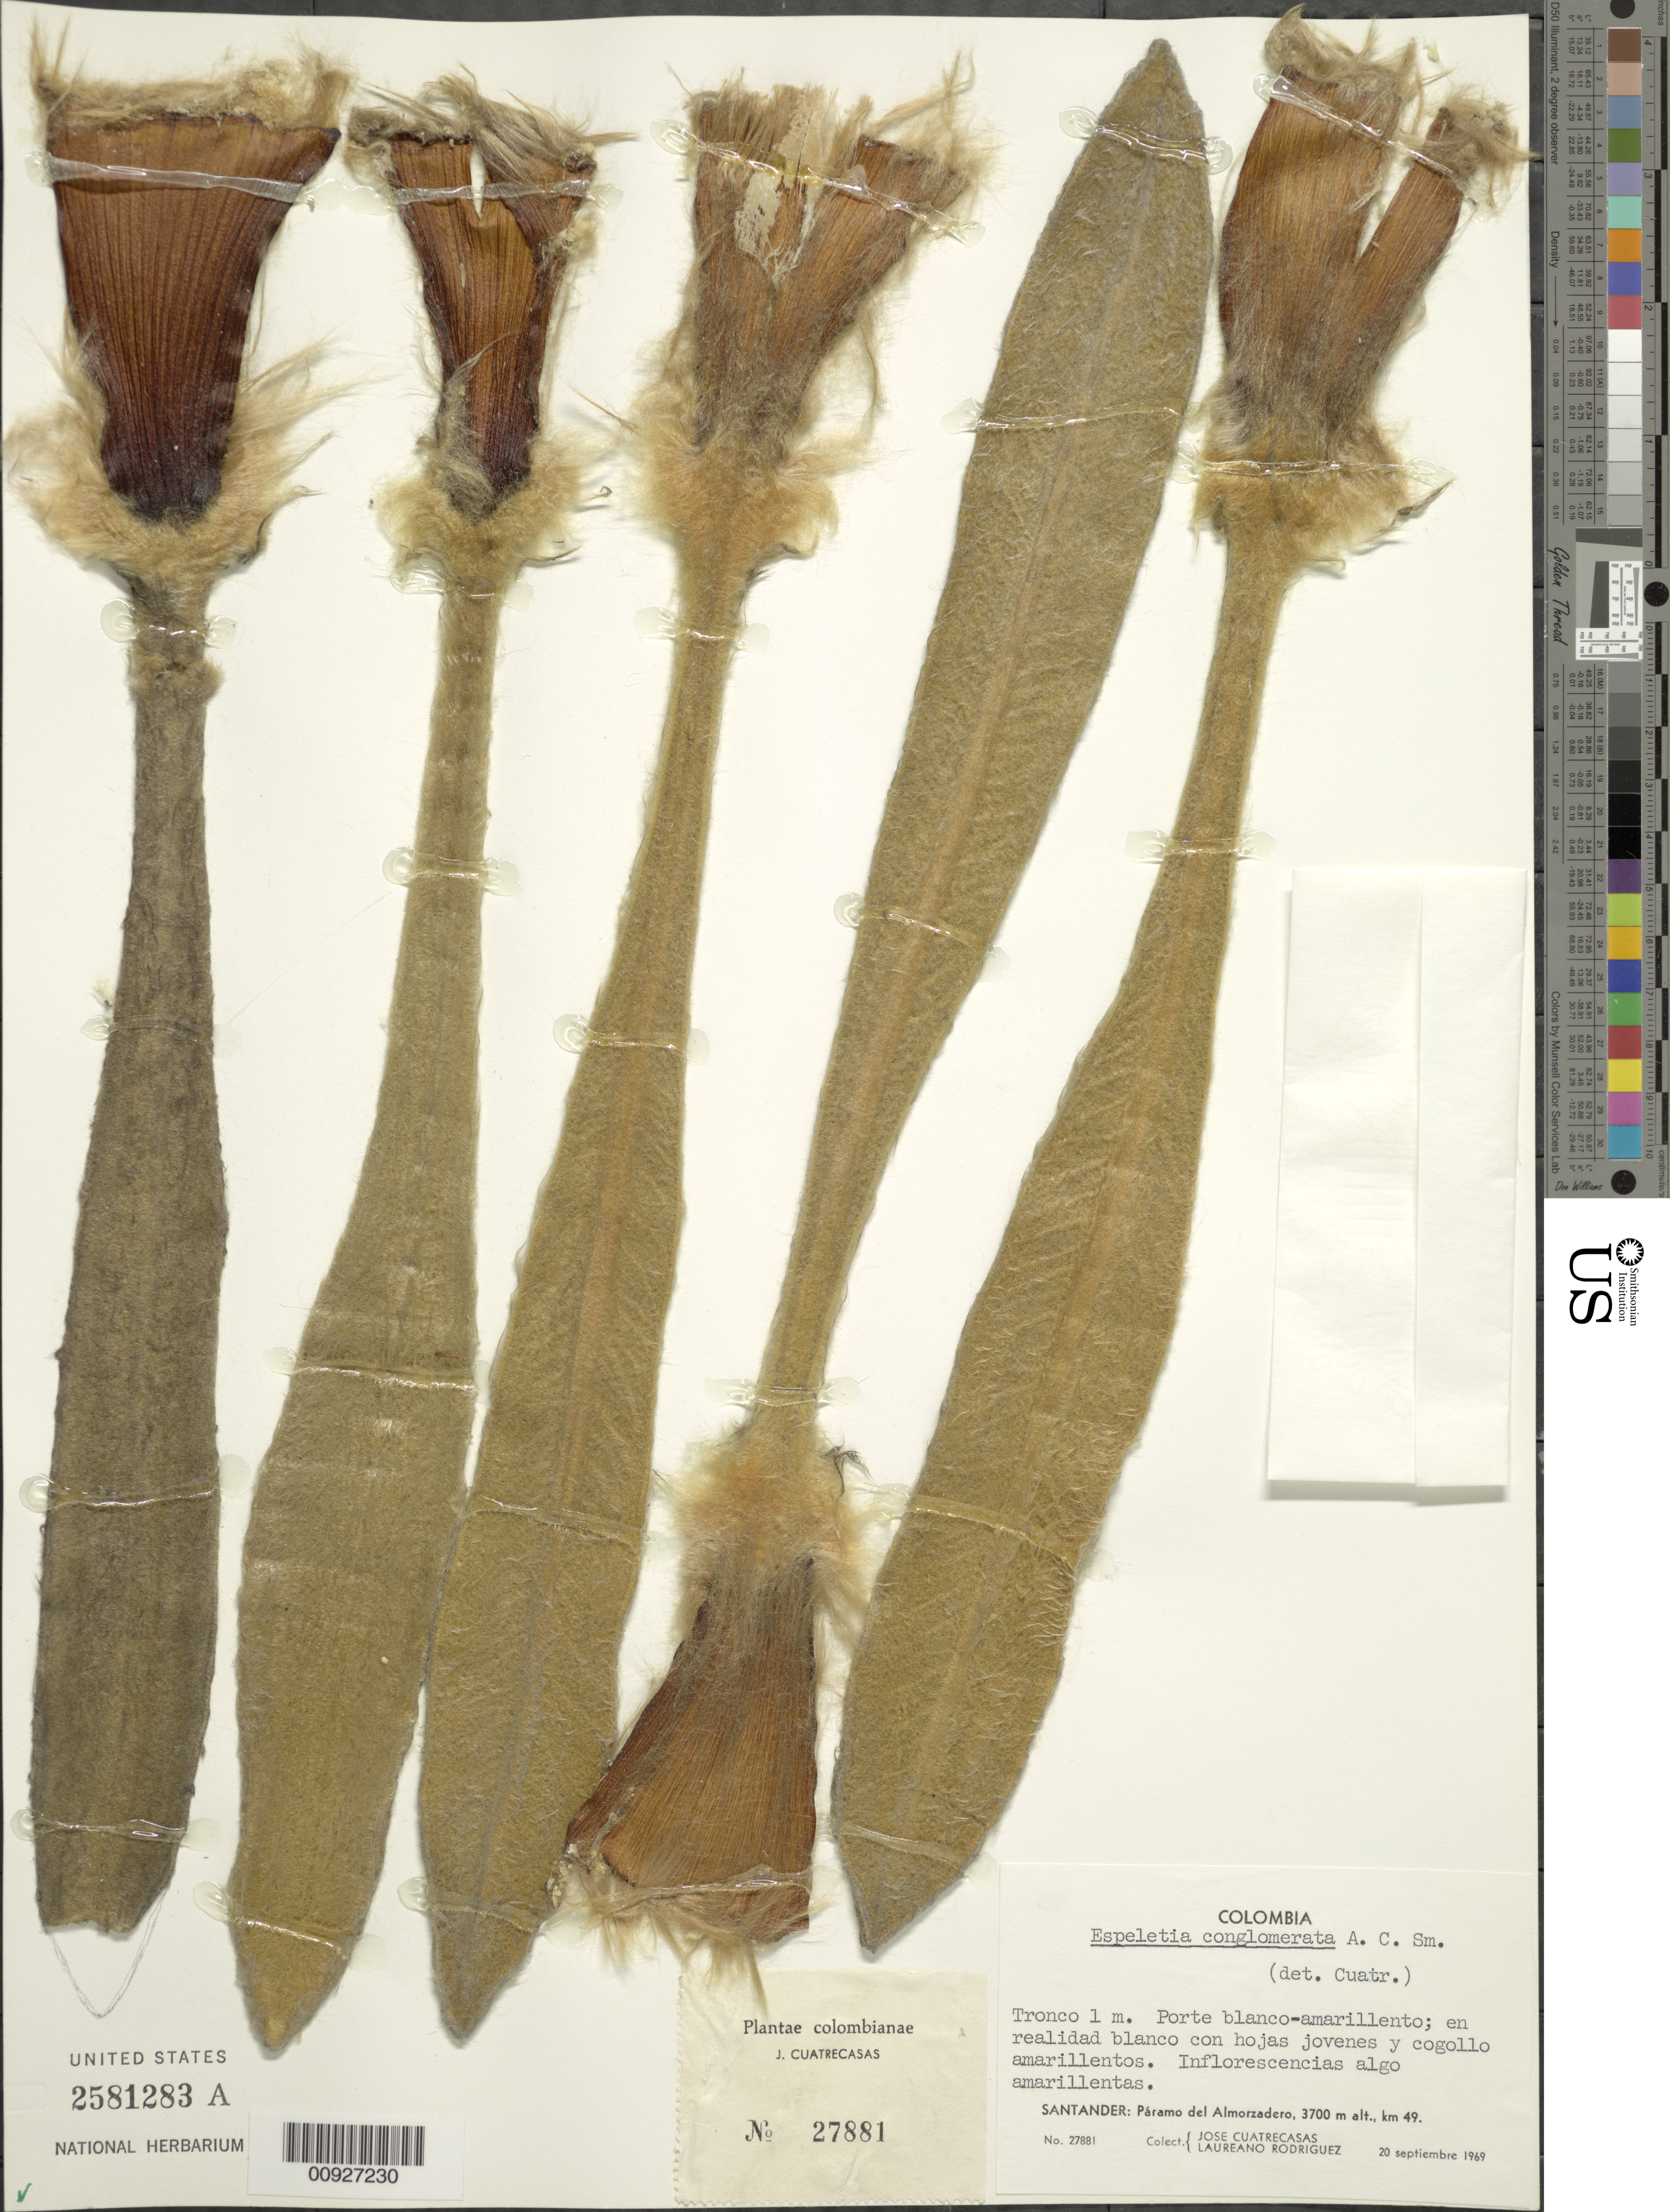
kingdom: Plantae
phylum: Tracheophyta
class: Magnoliopsida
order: Asterales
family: Asteraceae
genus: Espeletia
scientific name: Espeletia conglomerata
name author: A.C. Sm.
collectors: J. Cuatrecasas & L. Rodriguez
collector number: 27881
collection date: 1969-09-20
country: Colombia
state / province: Santander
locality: P. del Almorzadero. Páramo de Almorzadero, km. 51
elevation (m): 3700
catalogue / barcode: US 2581283A